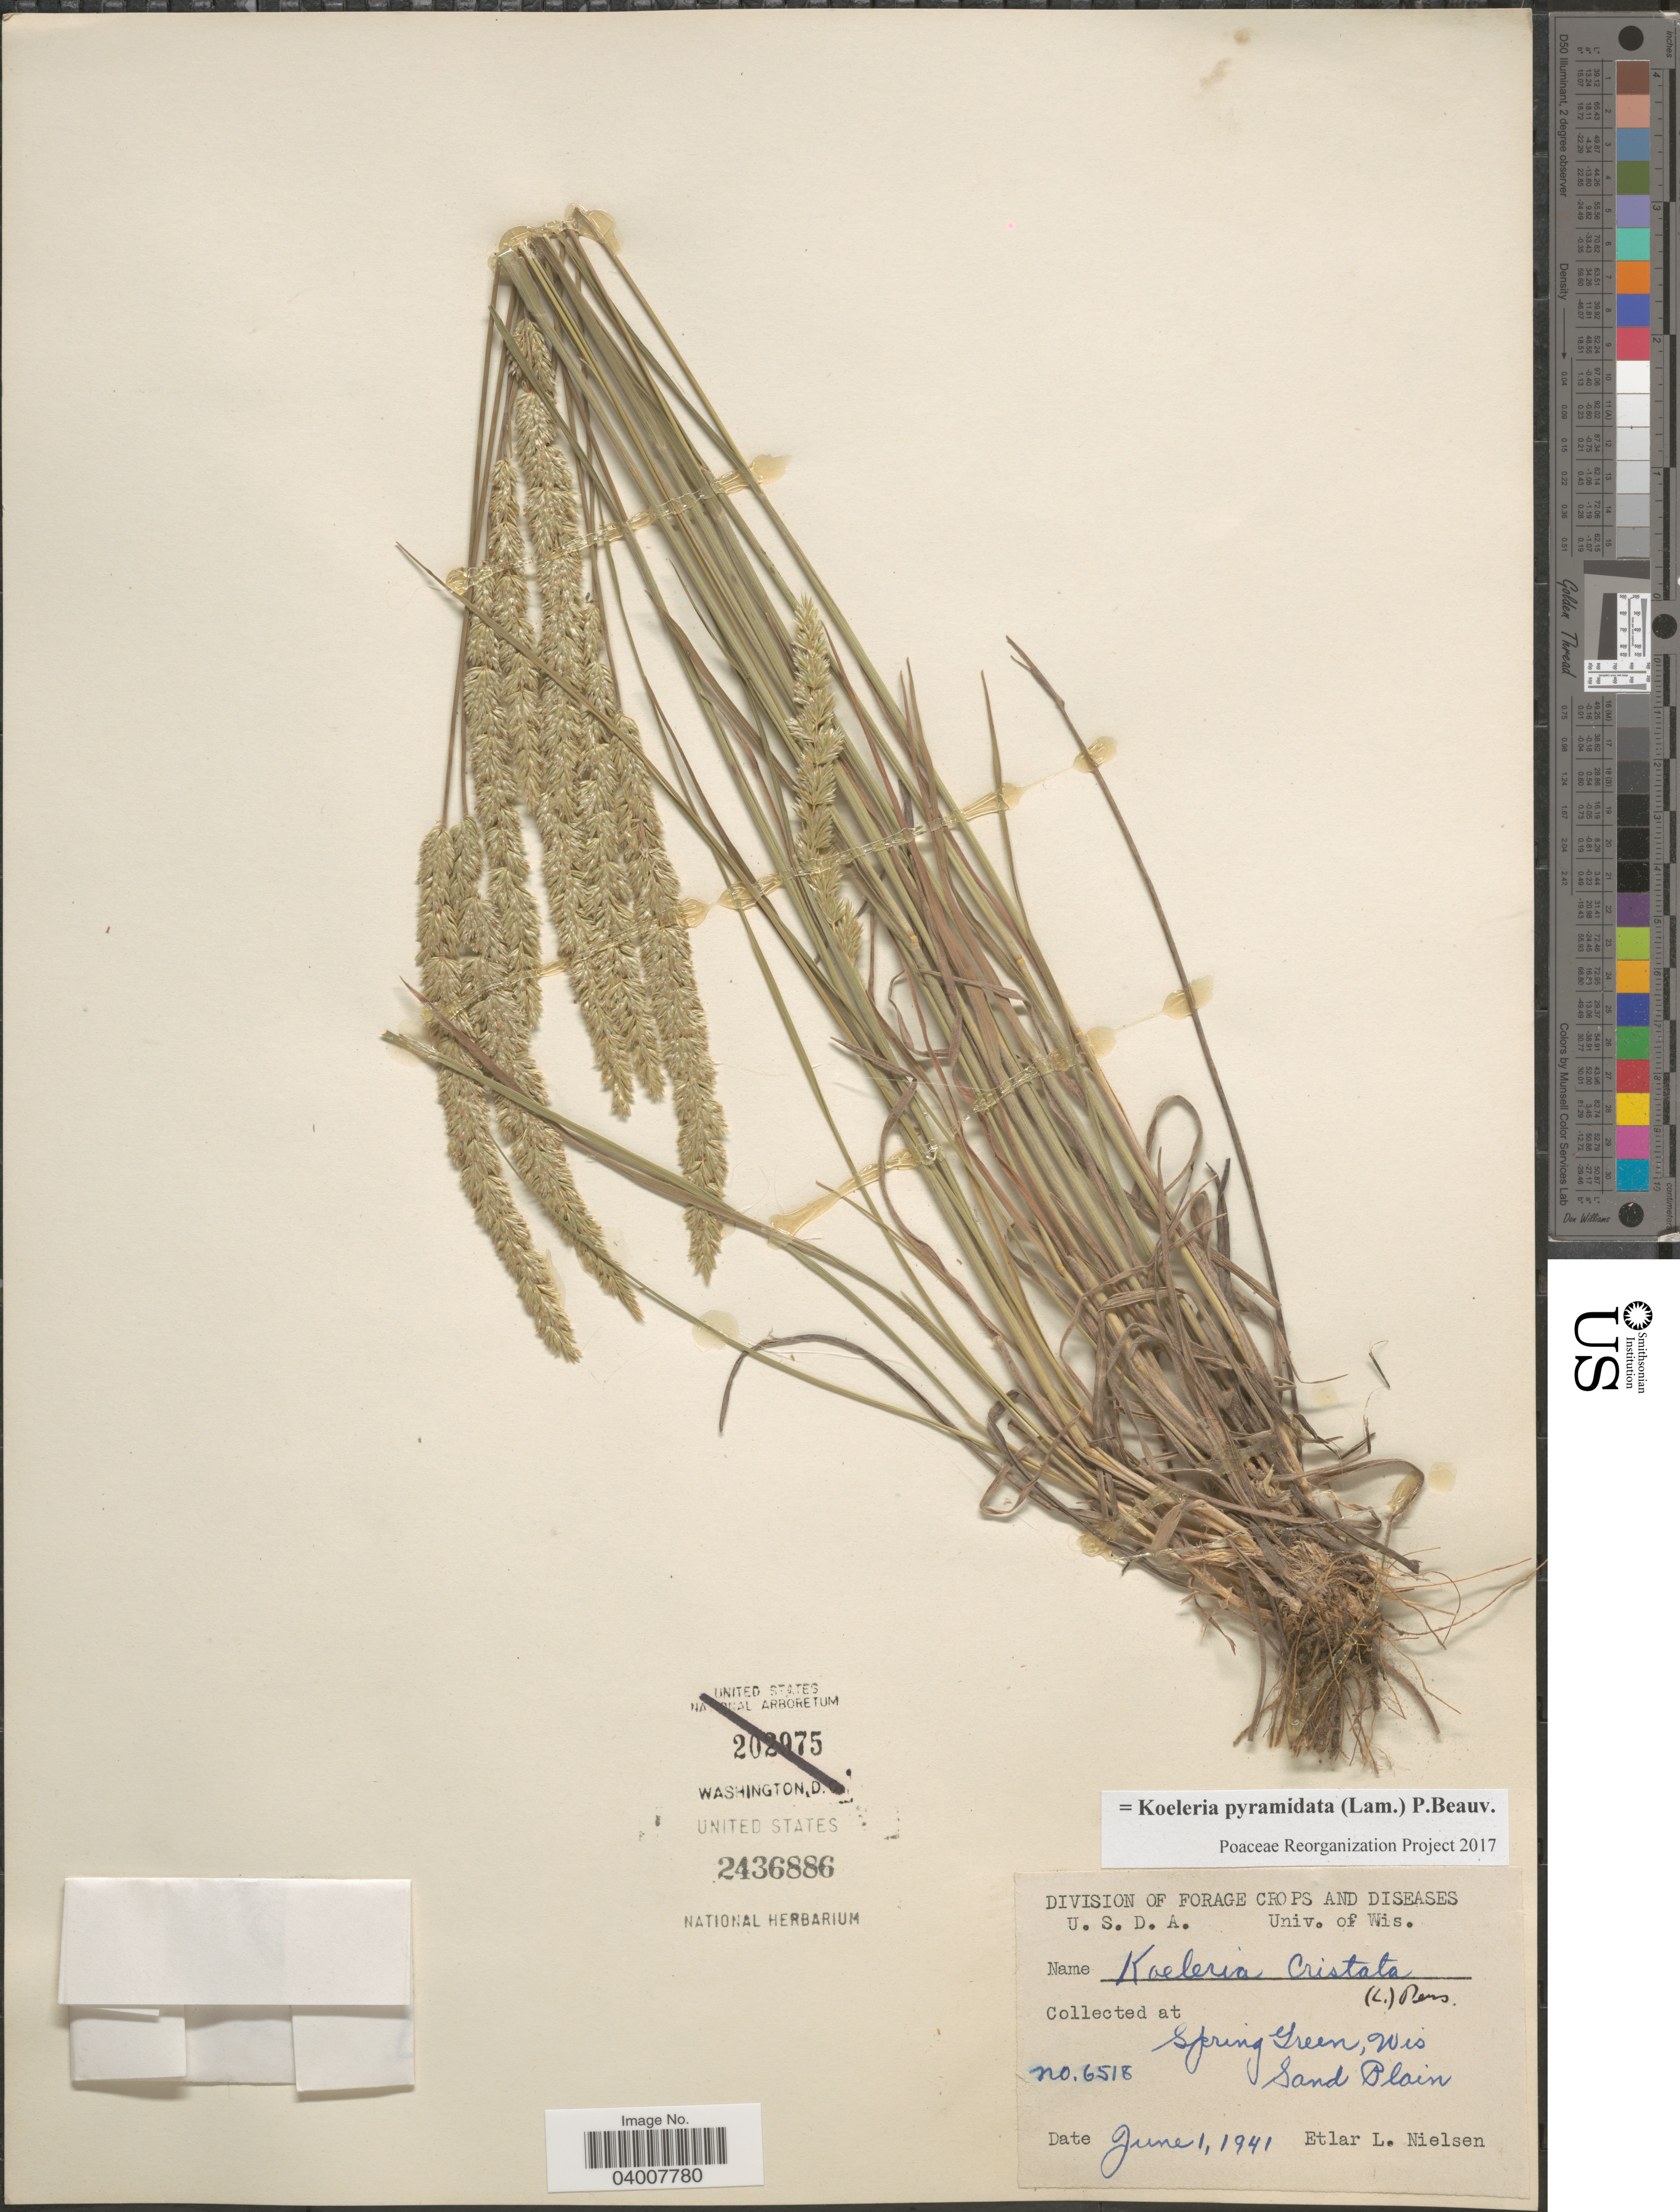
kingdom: Plantae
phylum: Tracheophyta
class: Liliopsida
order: Poales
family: Poaceae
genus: Koeleria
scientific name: Koeleria pyramidata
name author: (Lam.) P. Beauv.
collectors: E. L. Nielsen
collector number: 6518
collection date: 1941-06-01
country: United States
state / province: Wisconsin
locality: Spring Green, Wis. Sand plain.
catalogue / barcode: US 2436886